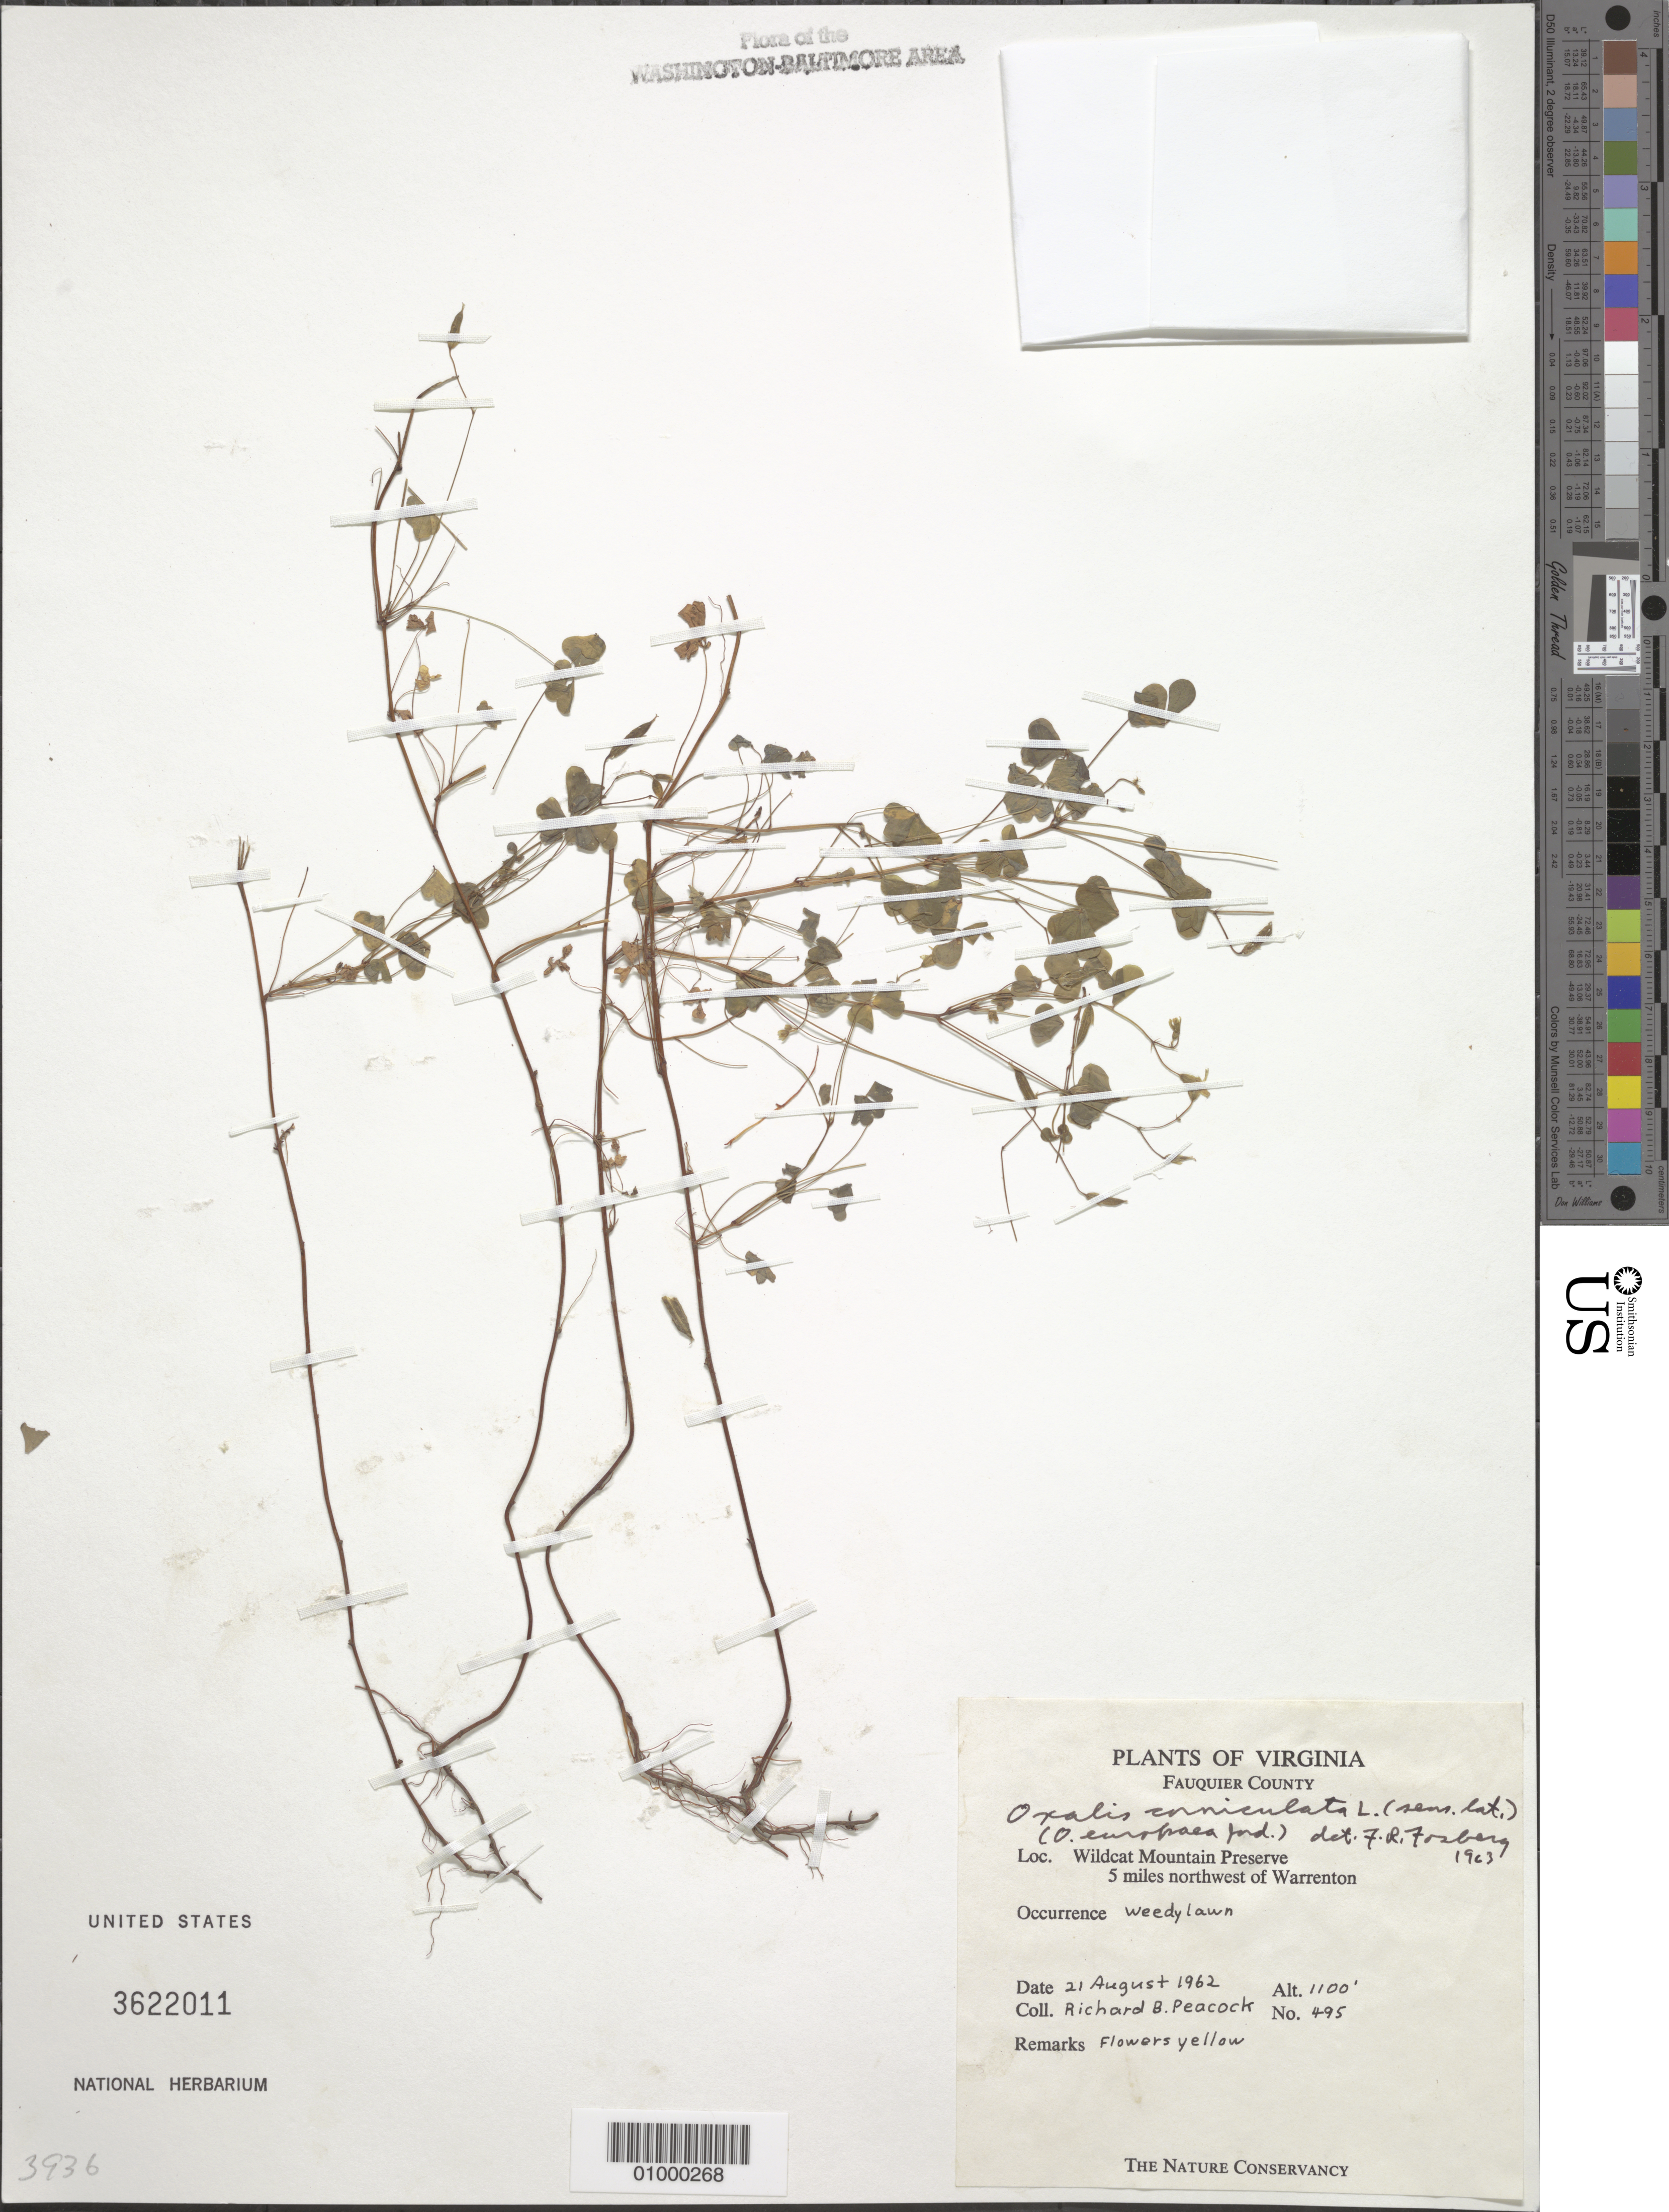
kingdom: Plantae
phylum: Tracheophyta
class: Magnoliopsida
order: Oxalidales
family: Oxalidaceae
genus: Oxalis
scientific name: Oxalis corniculata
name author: L.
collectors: R. Peacock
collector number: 495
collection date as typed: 21 Aug 1962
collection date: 1962-08-21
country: United States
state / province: Virginia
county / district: Fauquier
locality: Wildcat Mountain Preserve, 5 miles northwest of Warrenton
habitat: weedy lawn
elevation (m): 305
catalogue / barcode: US 3622011